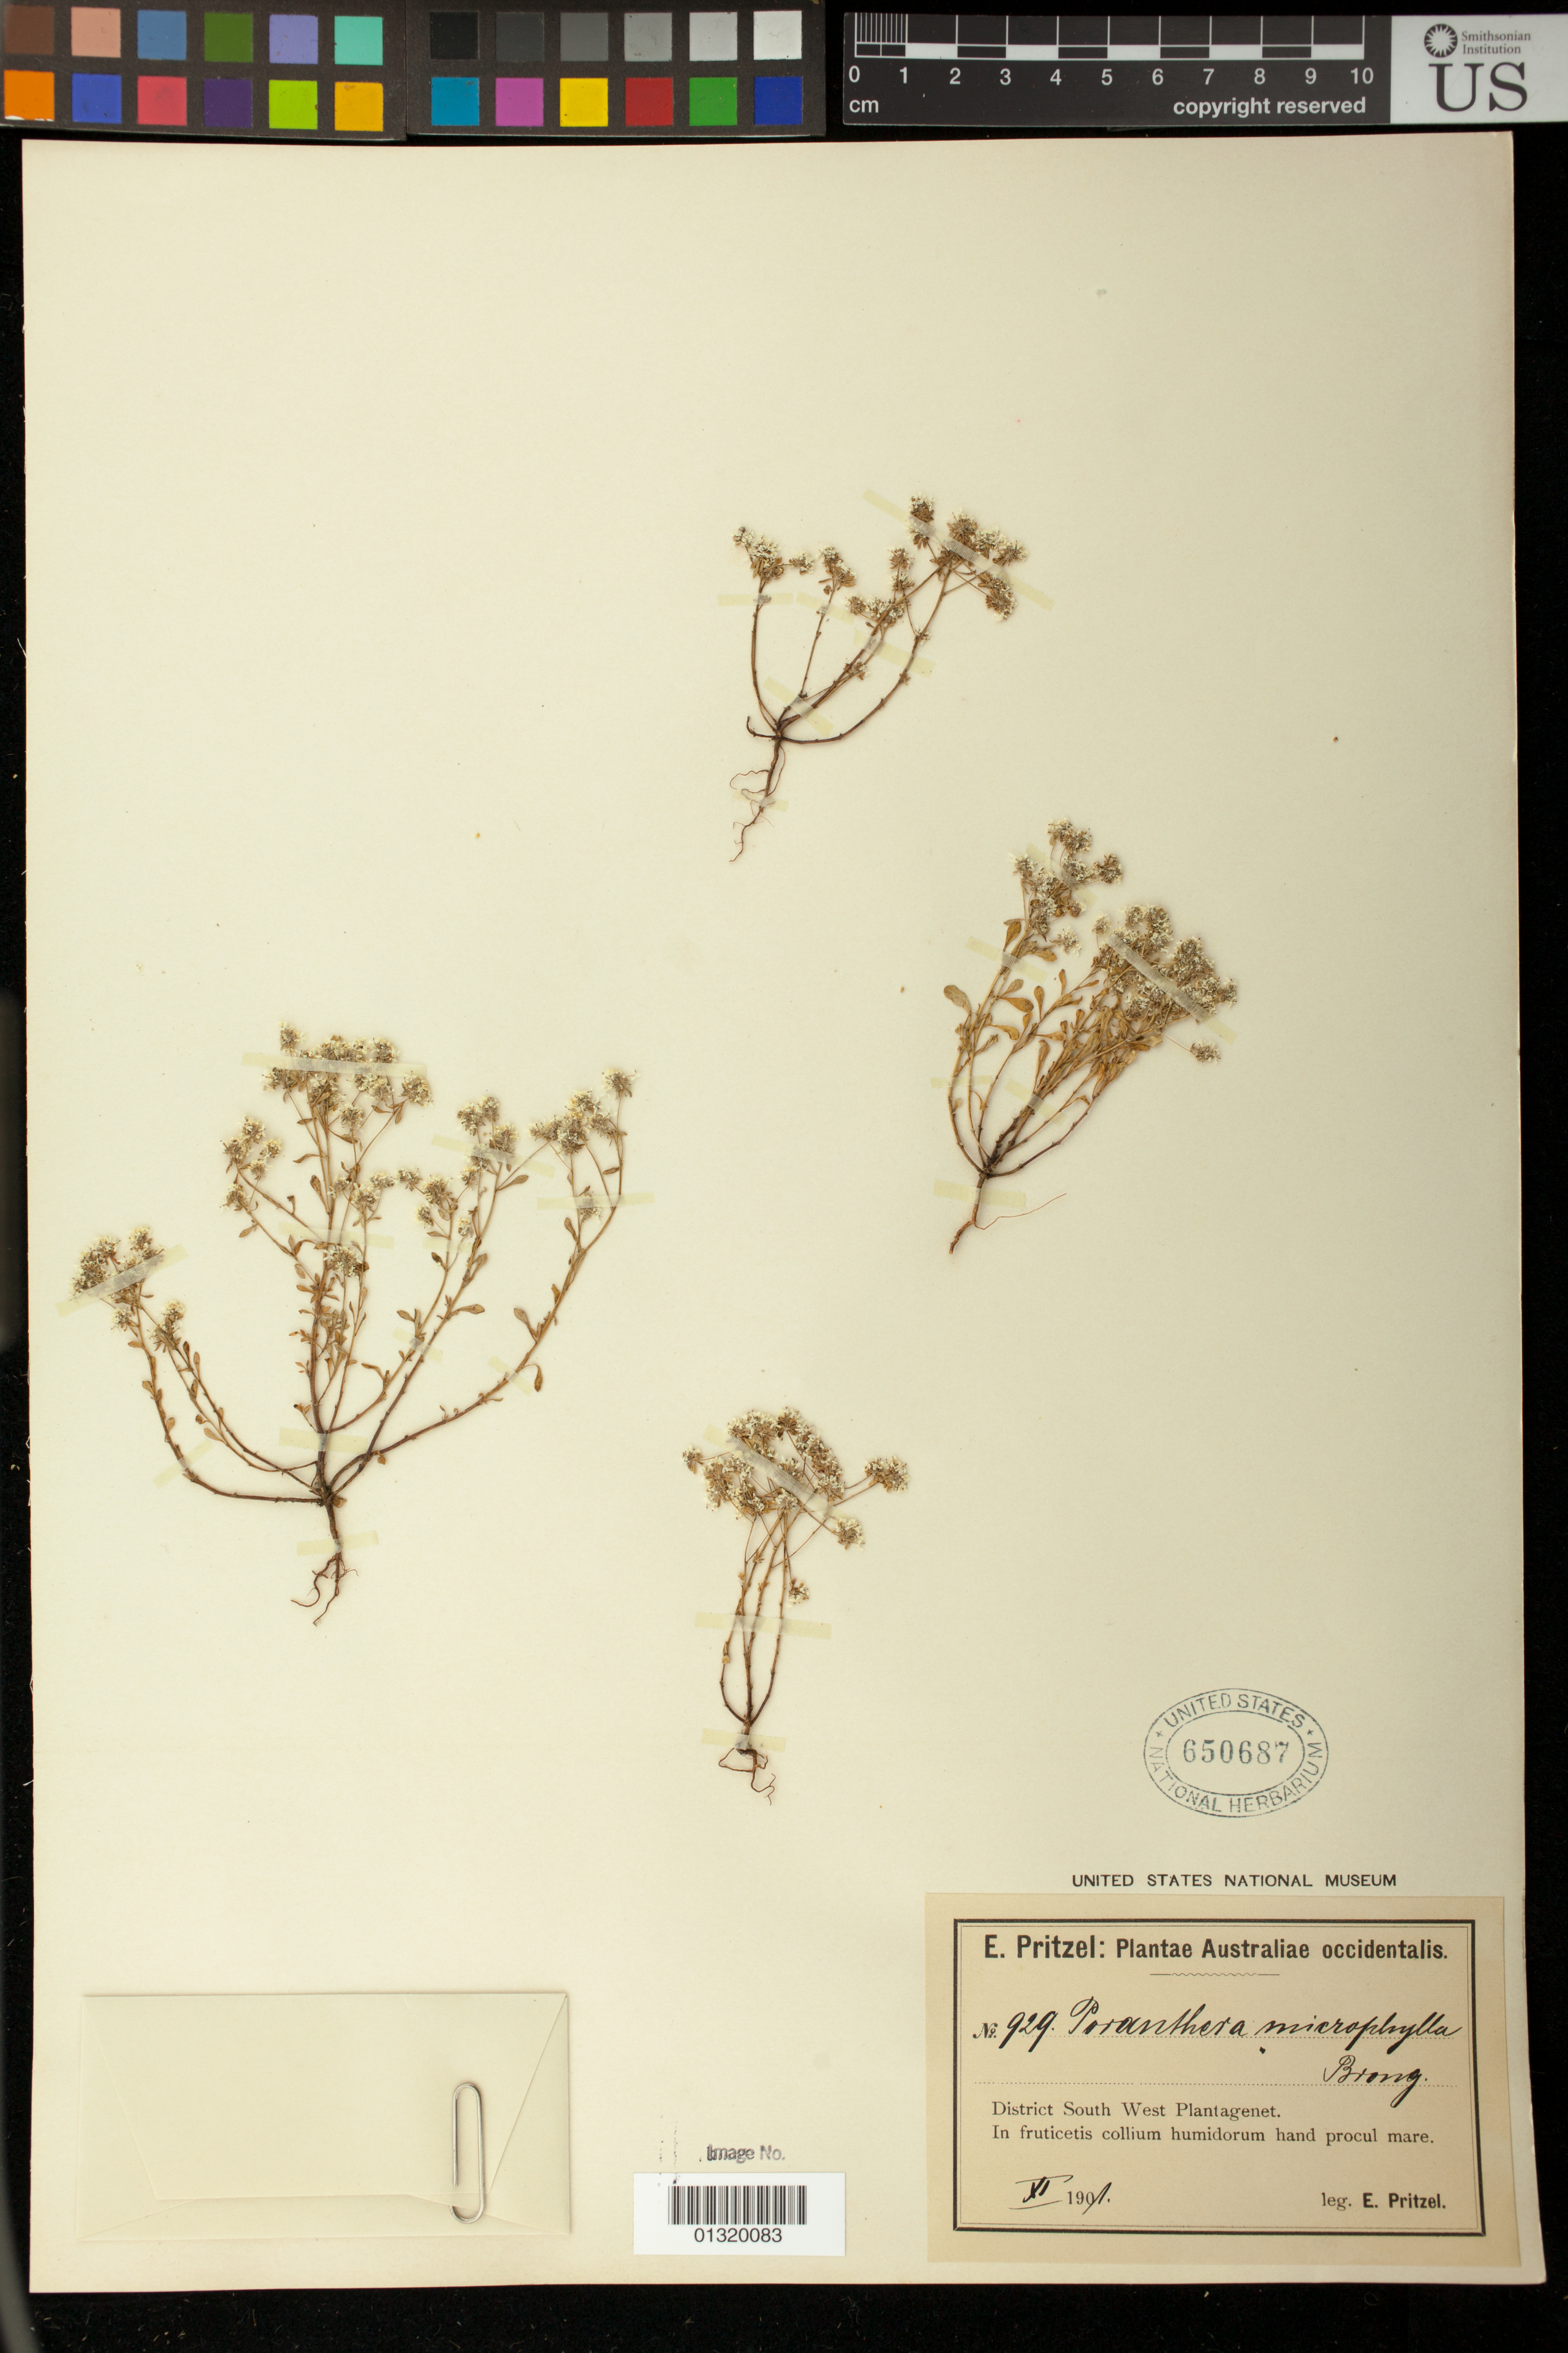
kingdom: Plantae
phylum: Tracheophyta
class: Magnoliopsida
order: Malpighiales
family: Phyllanthaceae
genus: Poranthera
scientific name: Poranthera microphylla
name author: Brongn.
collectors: E. G. Pritzel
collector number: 929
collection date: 1901-11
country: Australia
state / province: Western Australia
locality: District South West Plantagenet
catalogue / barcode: US 650687